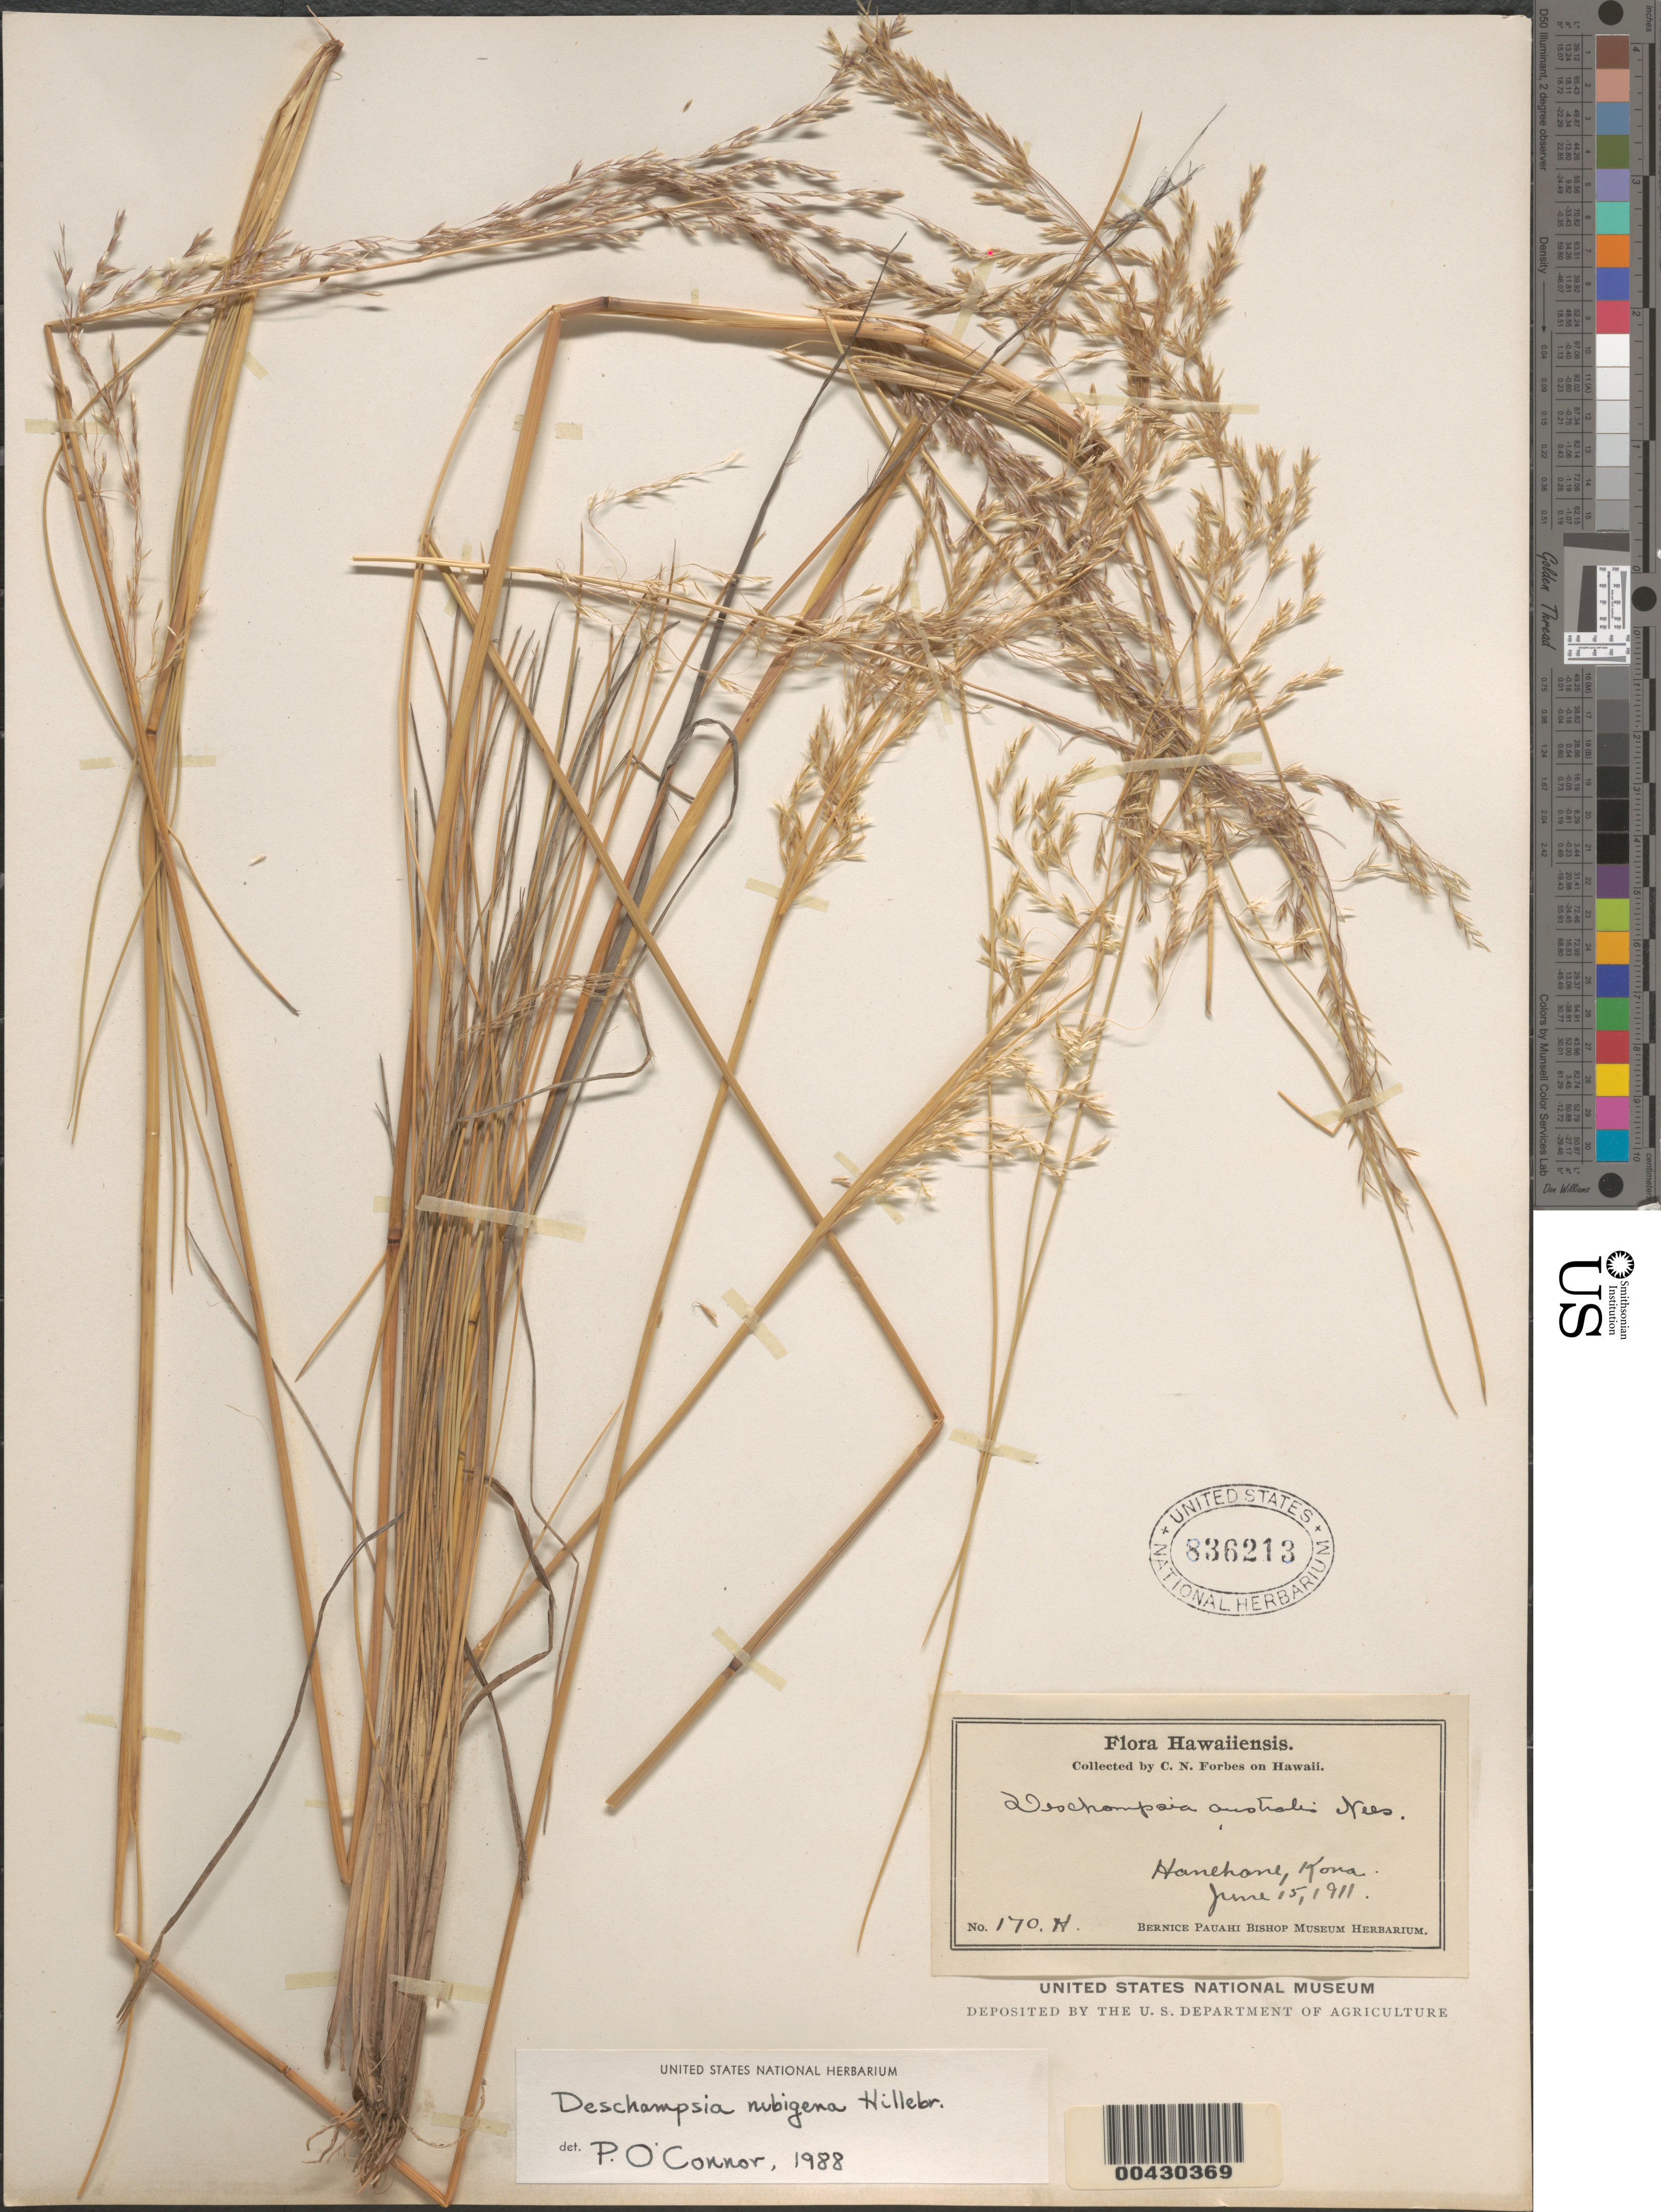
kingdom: Plantae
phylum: Tracheophyta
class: Liliopsida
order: Poales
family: Poaceae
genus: Deschampsia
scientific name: Deschampsia nubigena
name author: Hillebr.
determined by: O'Connor, P.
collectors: C. N. Forbes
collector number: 170.H.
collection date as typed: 15 Jun 1911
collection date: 1911-06-15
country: United States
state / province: Hawaii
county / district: Hawaii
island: Hawaii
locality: Hanehane, Kona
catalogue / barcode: US 836213